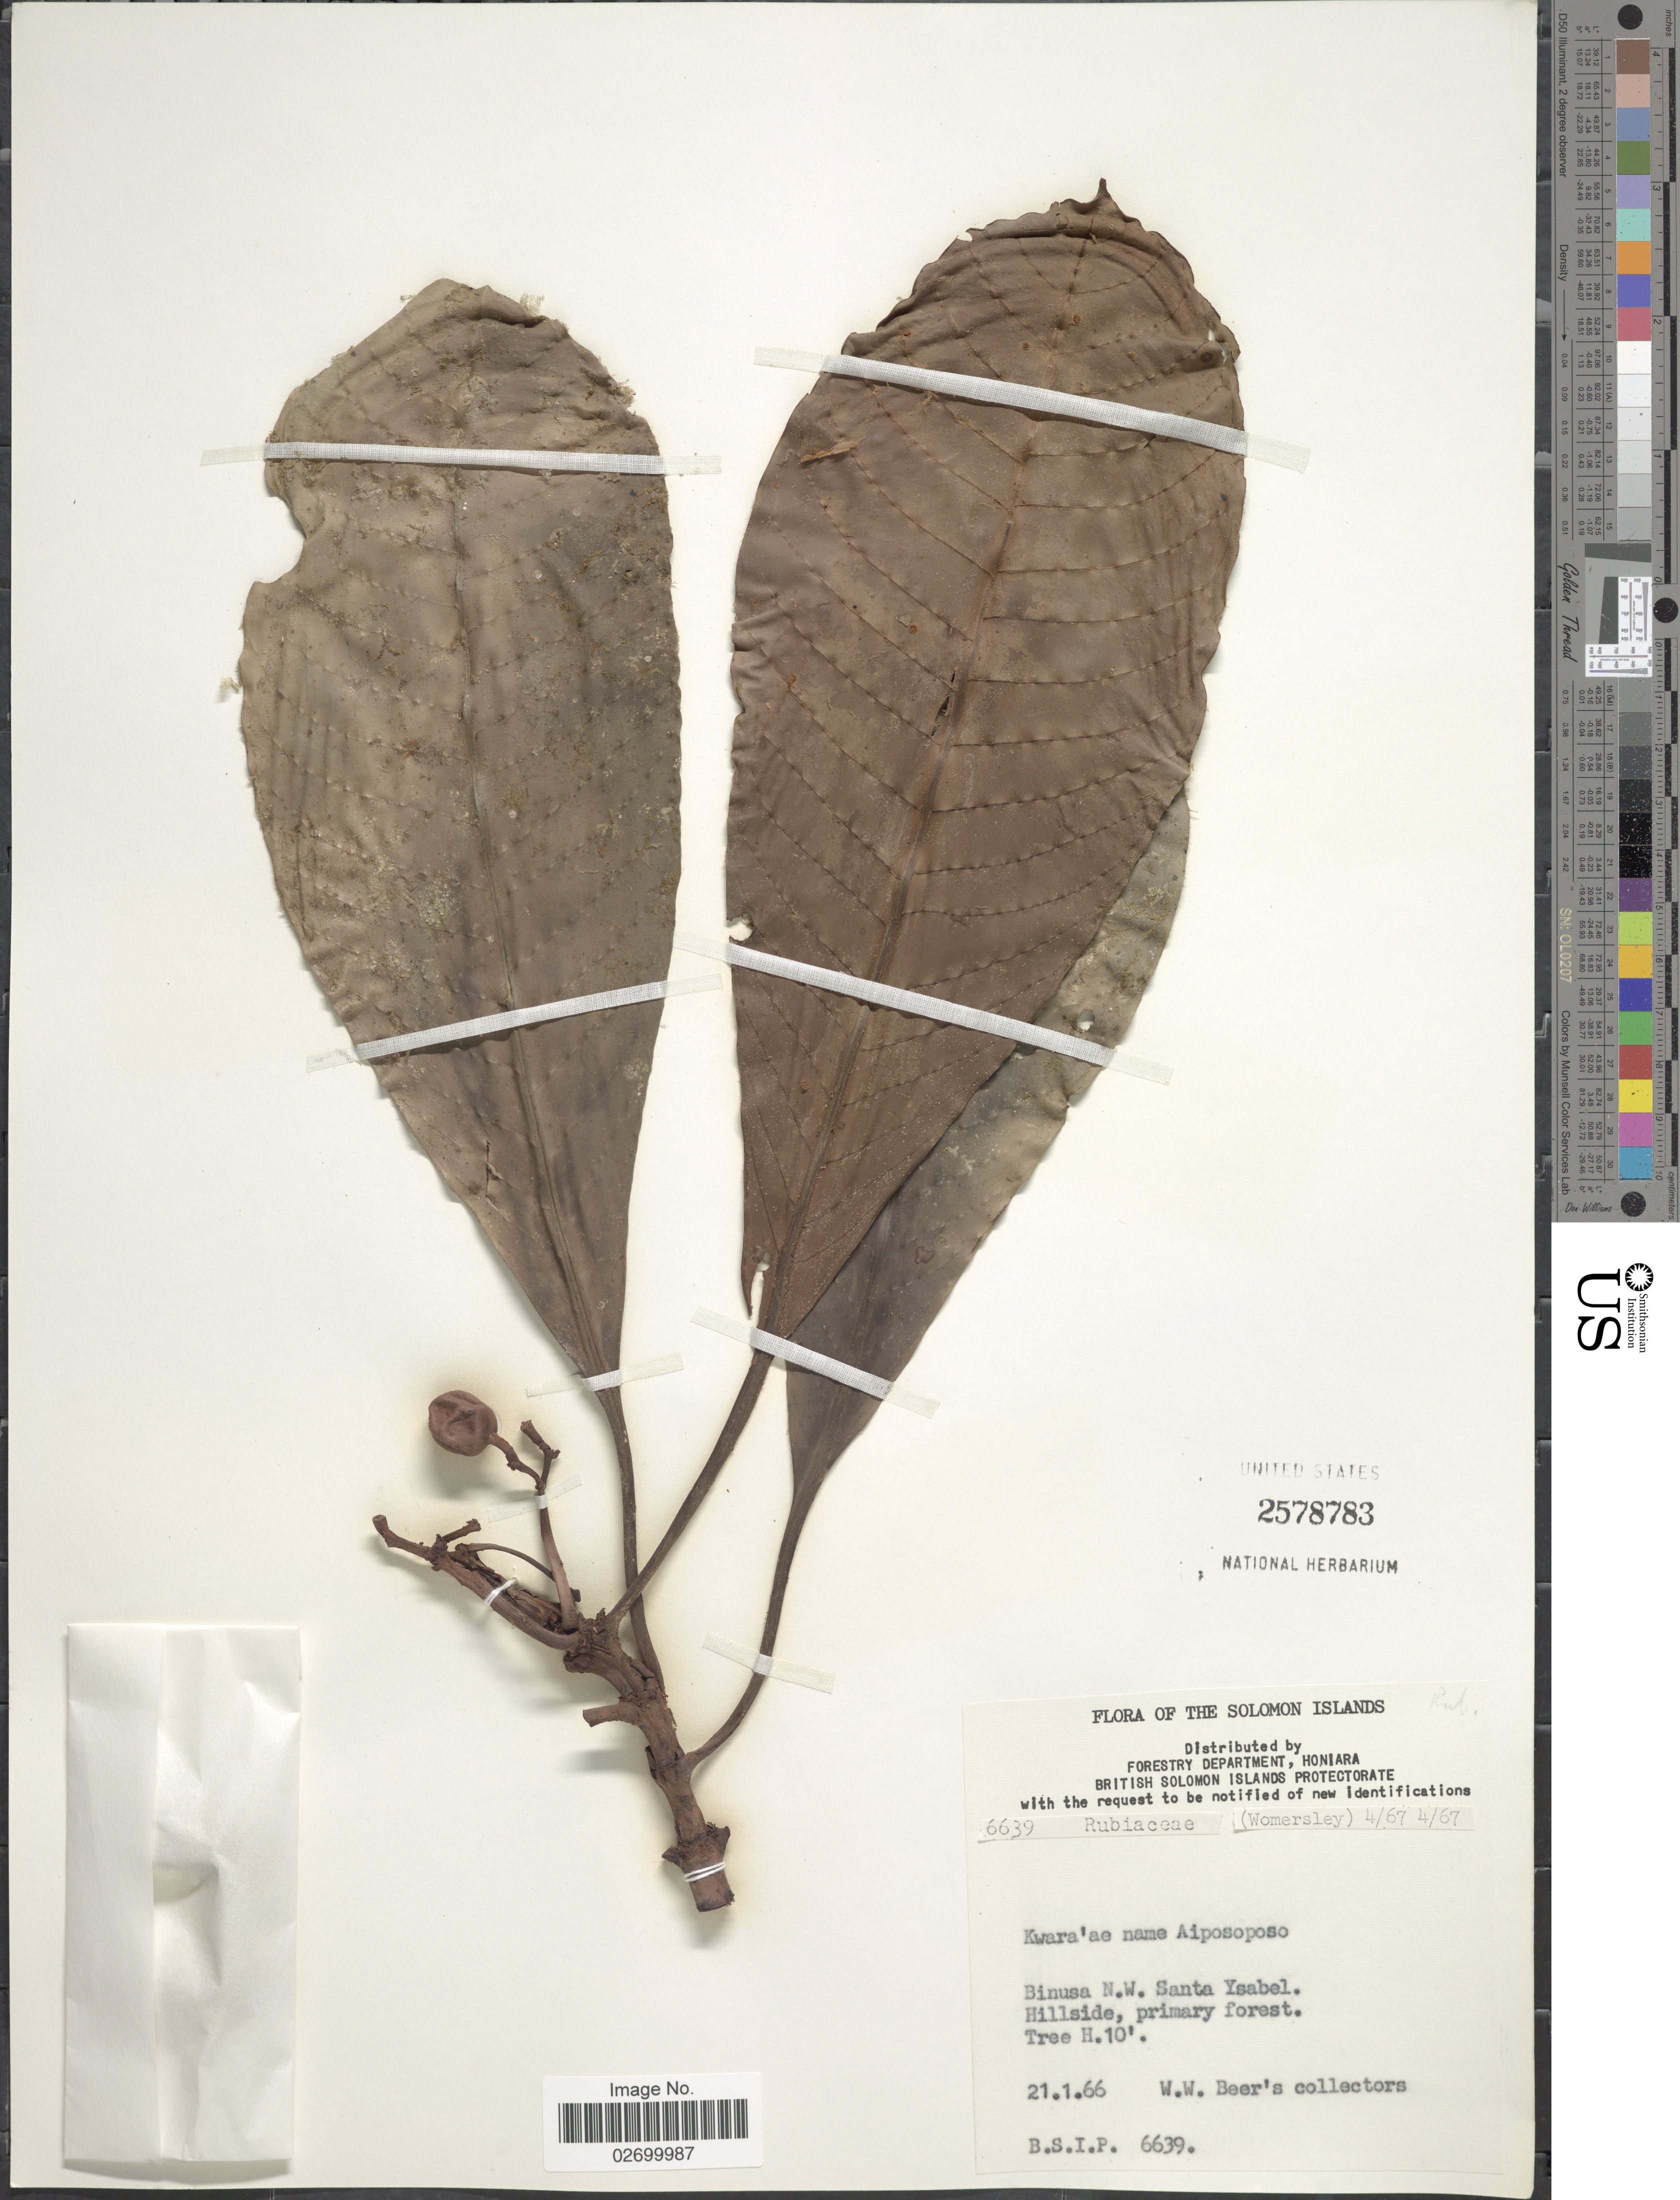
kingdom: Plantae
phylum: Tracheophyta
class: Magnoliopsida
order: Gentianales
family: Rubiaceae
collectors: W. Beer's Collectors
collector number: B.S.I.P. 6639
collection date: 1966-01-21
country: Solomon Islands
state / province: Solomon Islands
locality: Binusa N.W. Santa Ysabel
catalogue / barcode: US 2578783